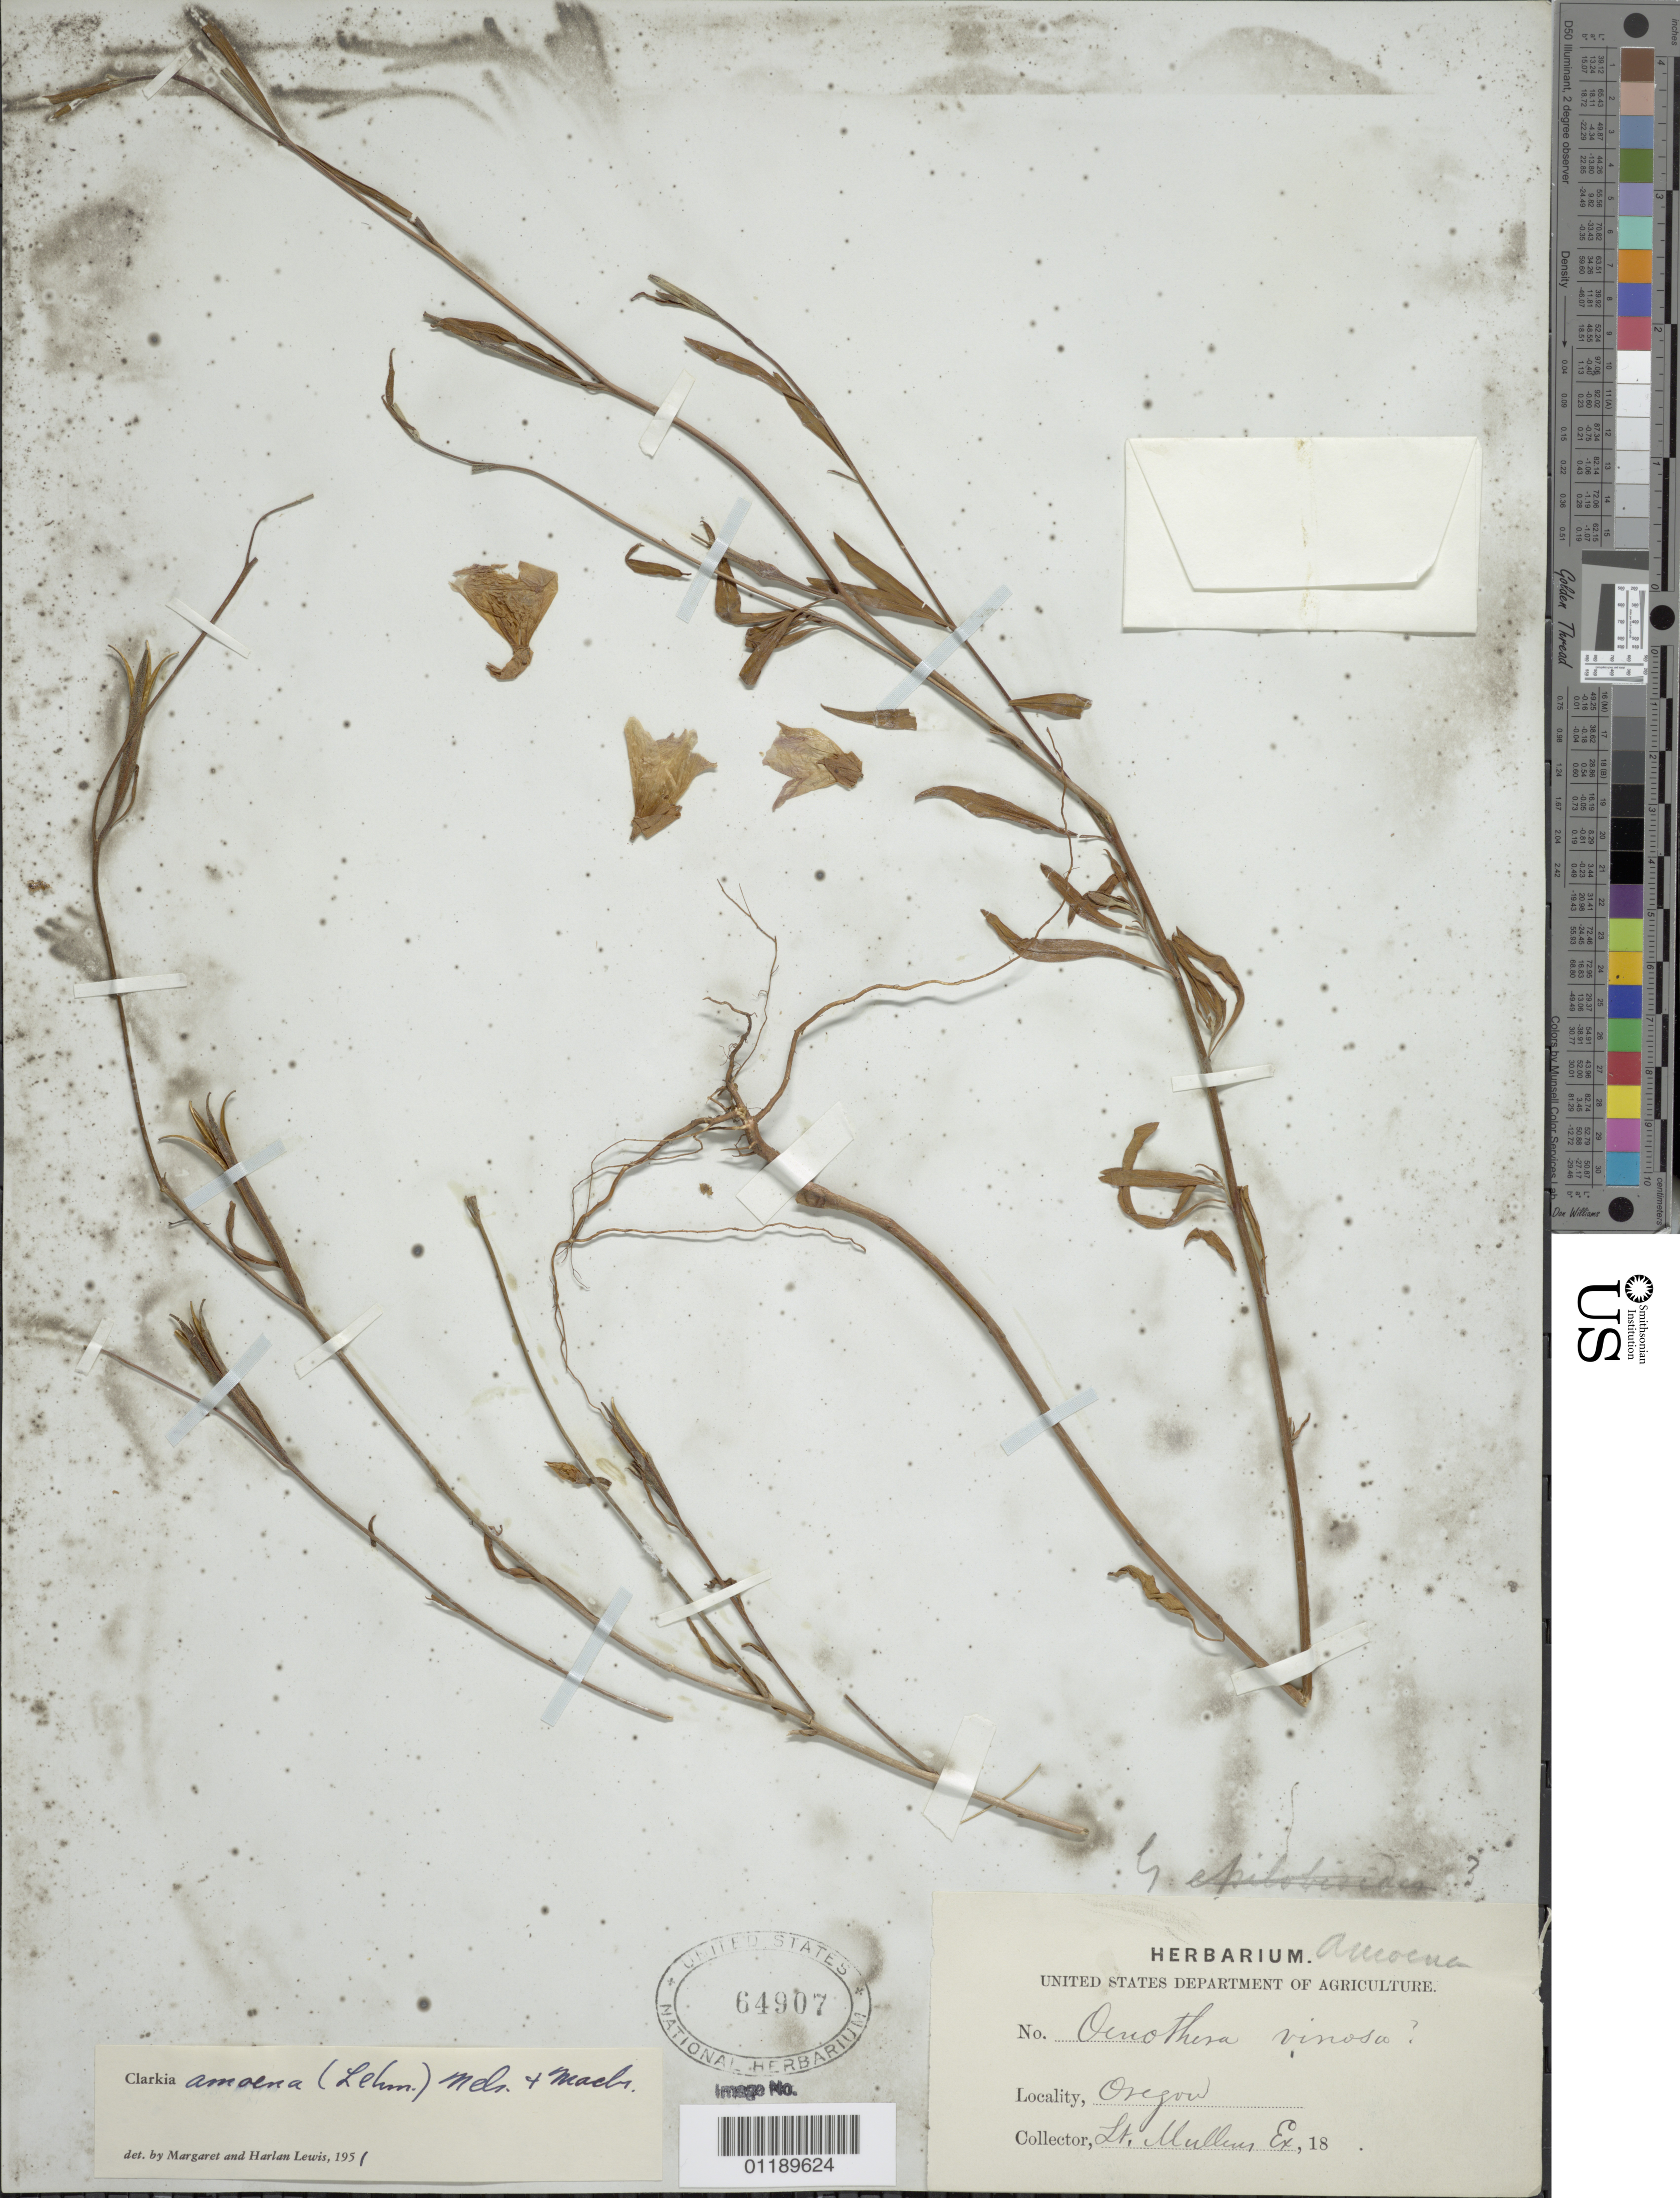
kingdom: Plantae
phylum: Tracheophyta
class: Magnoliopsida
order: Myrtales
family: Onagraceae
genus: Clarkia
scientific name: Clarkia amoena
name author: (Lehm.) A. Nelson & J.F. Macbr.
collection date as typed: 18--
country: United States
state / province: Oregon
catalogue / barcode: US 64907